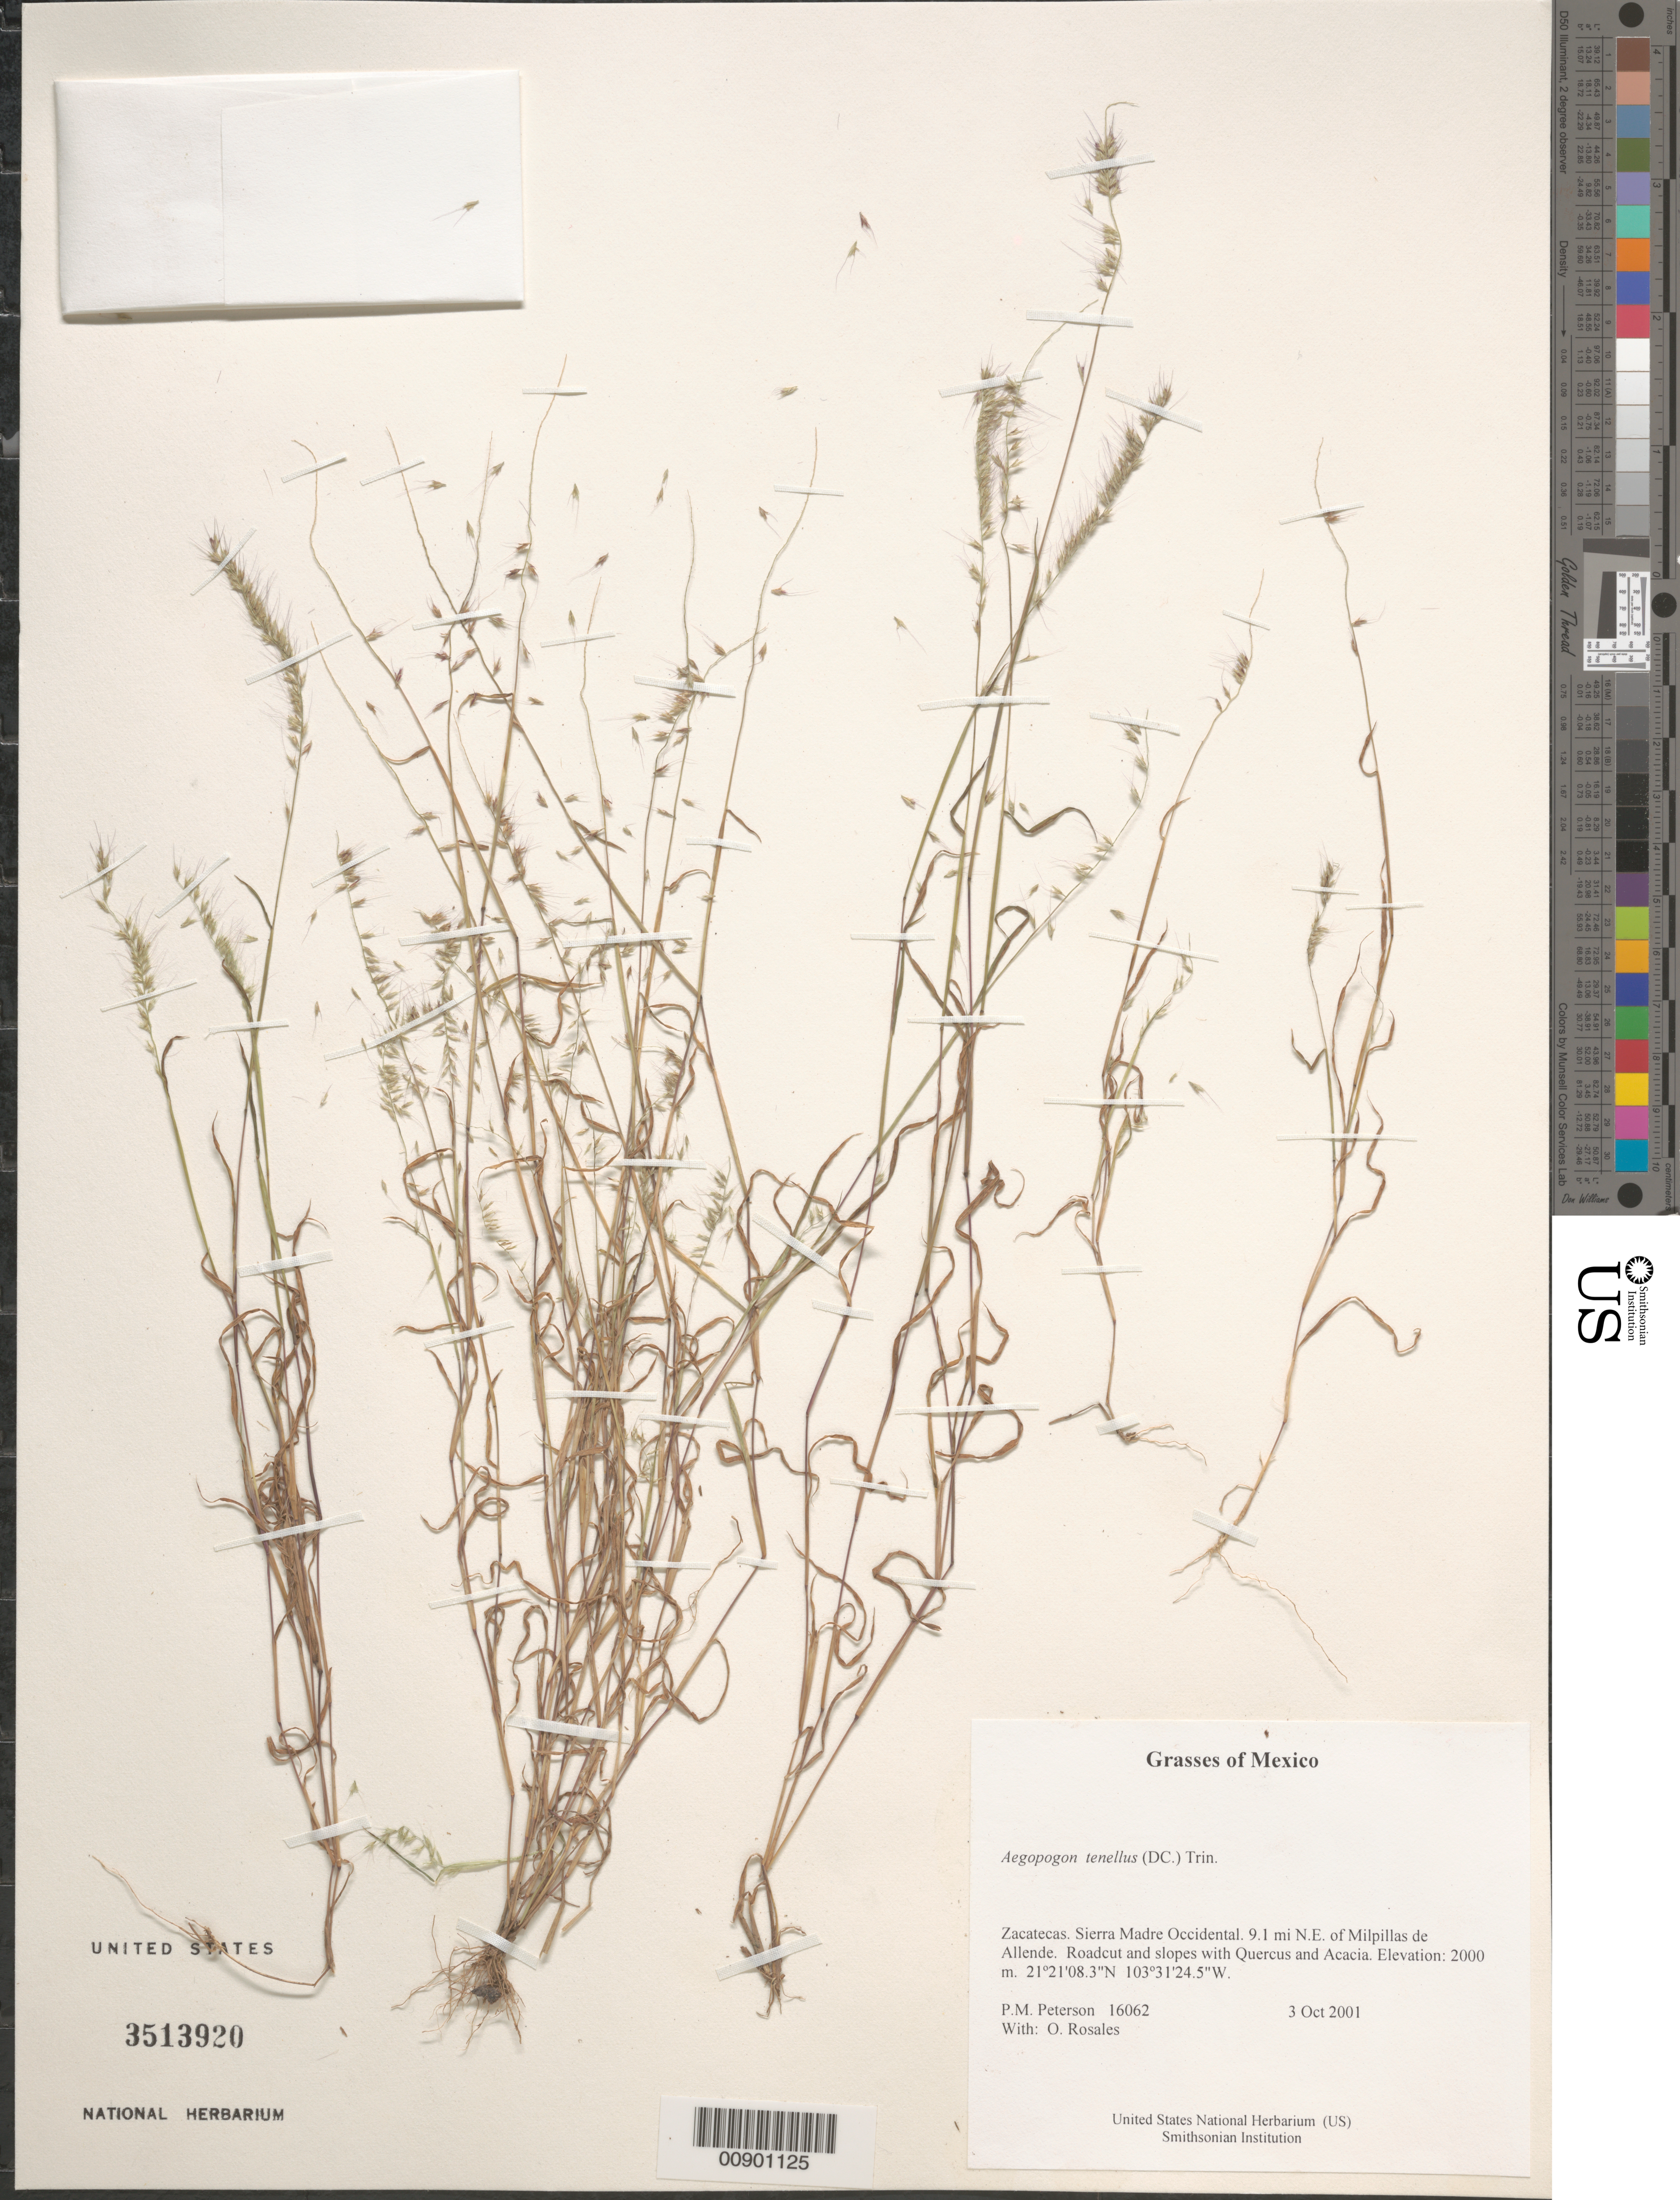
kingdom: Plantae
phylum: Tracheophyta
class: Liliopsida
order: Poales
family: Poaceae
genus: Aegopogon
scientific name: Aegopogon tenellus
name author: (DC.) Trin.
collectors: P. M. Peterson & O. Rosales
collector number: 16062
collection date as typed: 03 Oct 2001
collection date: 2001-10-03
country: Mexico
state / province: Zacatecas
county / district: Sierra Madre Occidental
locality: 9.1 mi NE of Milpillas de Allende. Roadcut and slopes with Quercus and Acacia.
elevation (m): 2000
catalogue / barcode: US 3513920